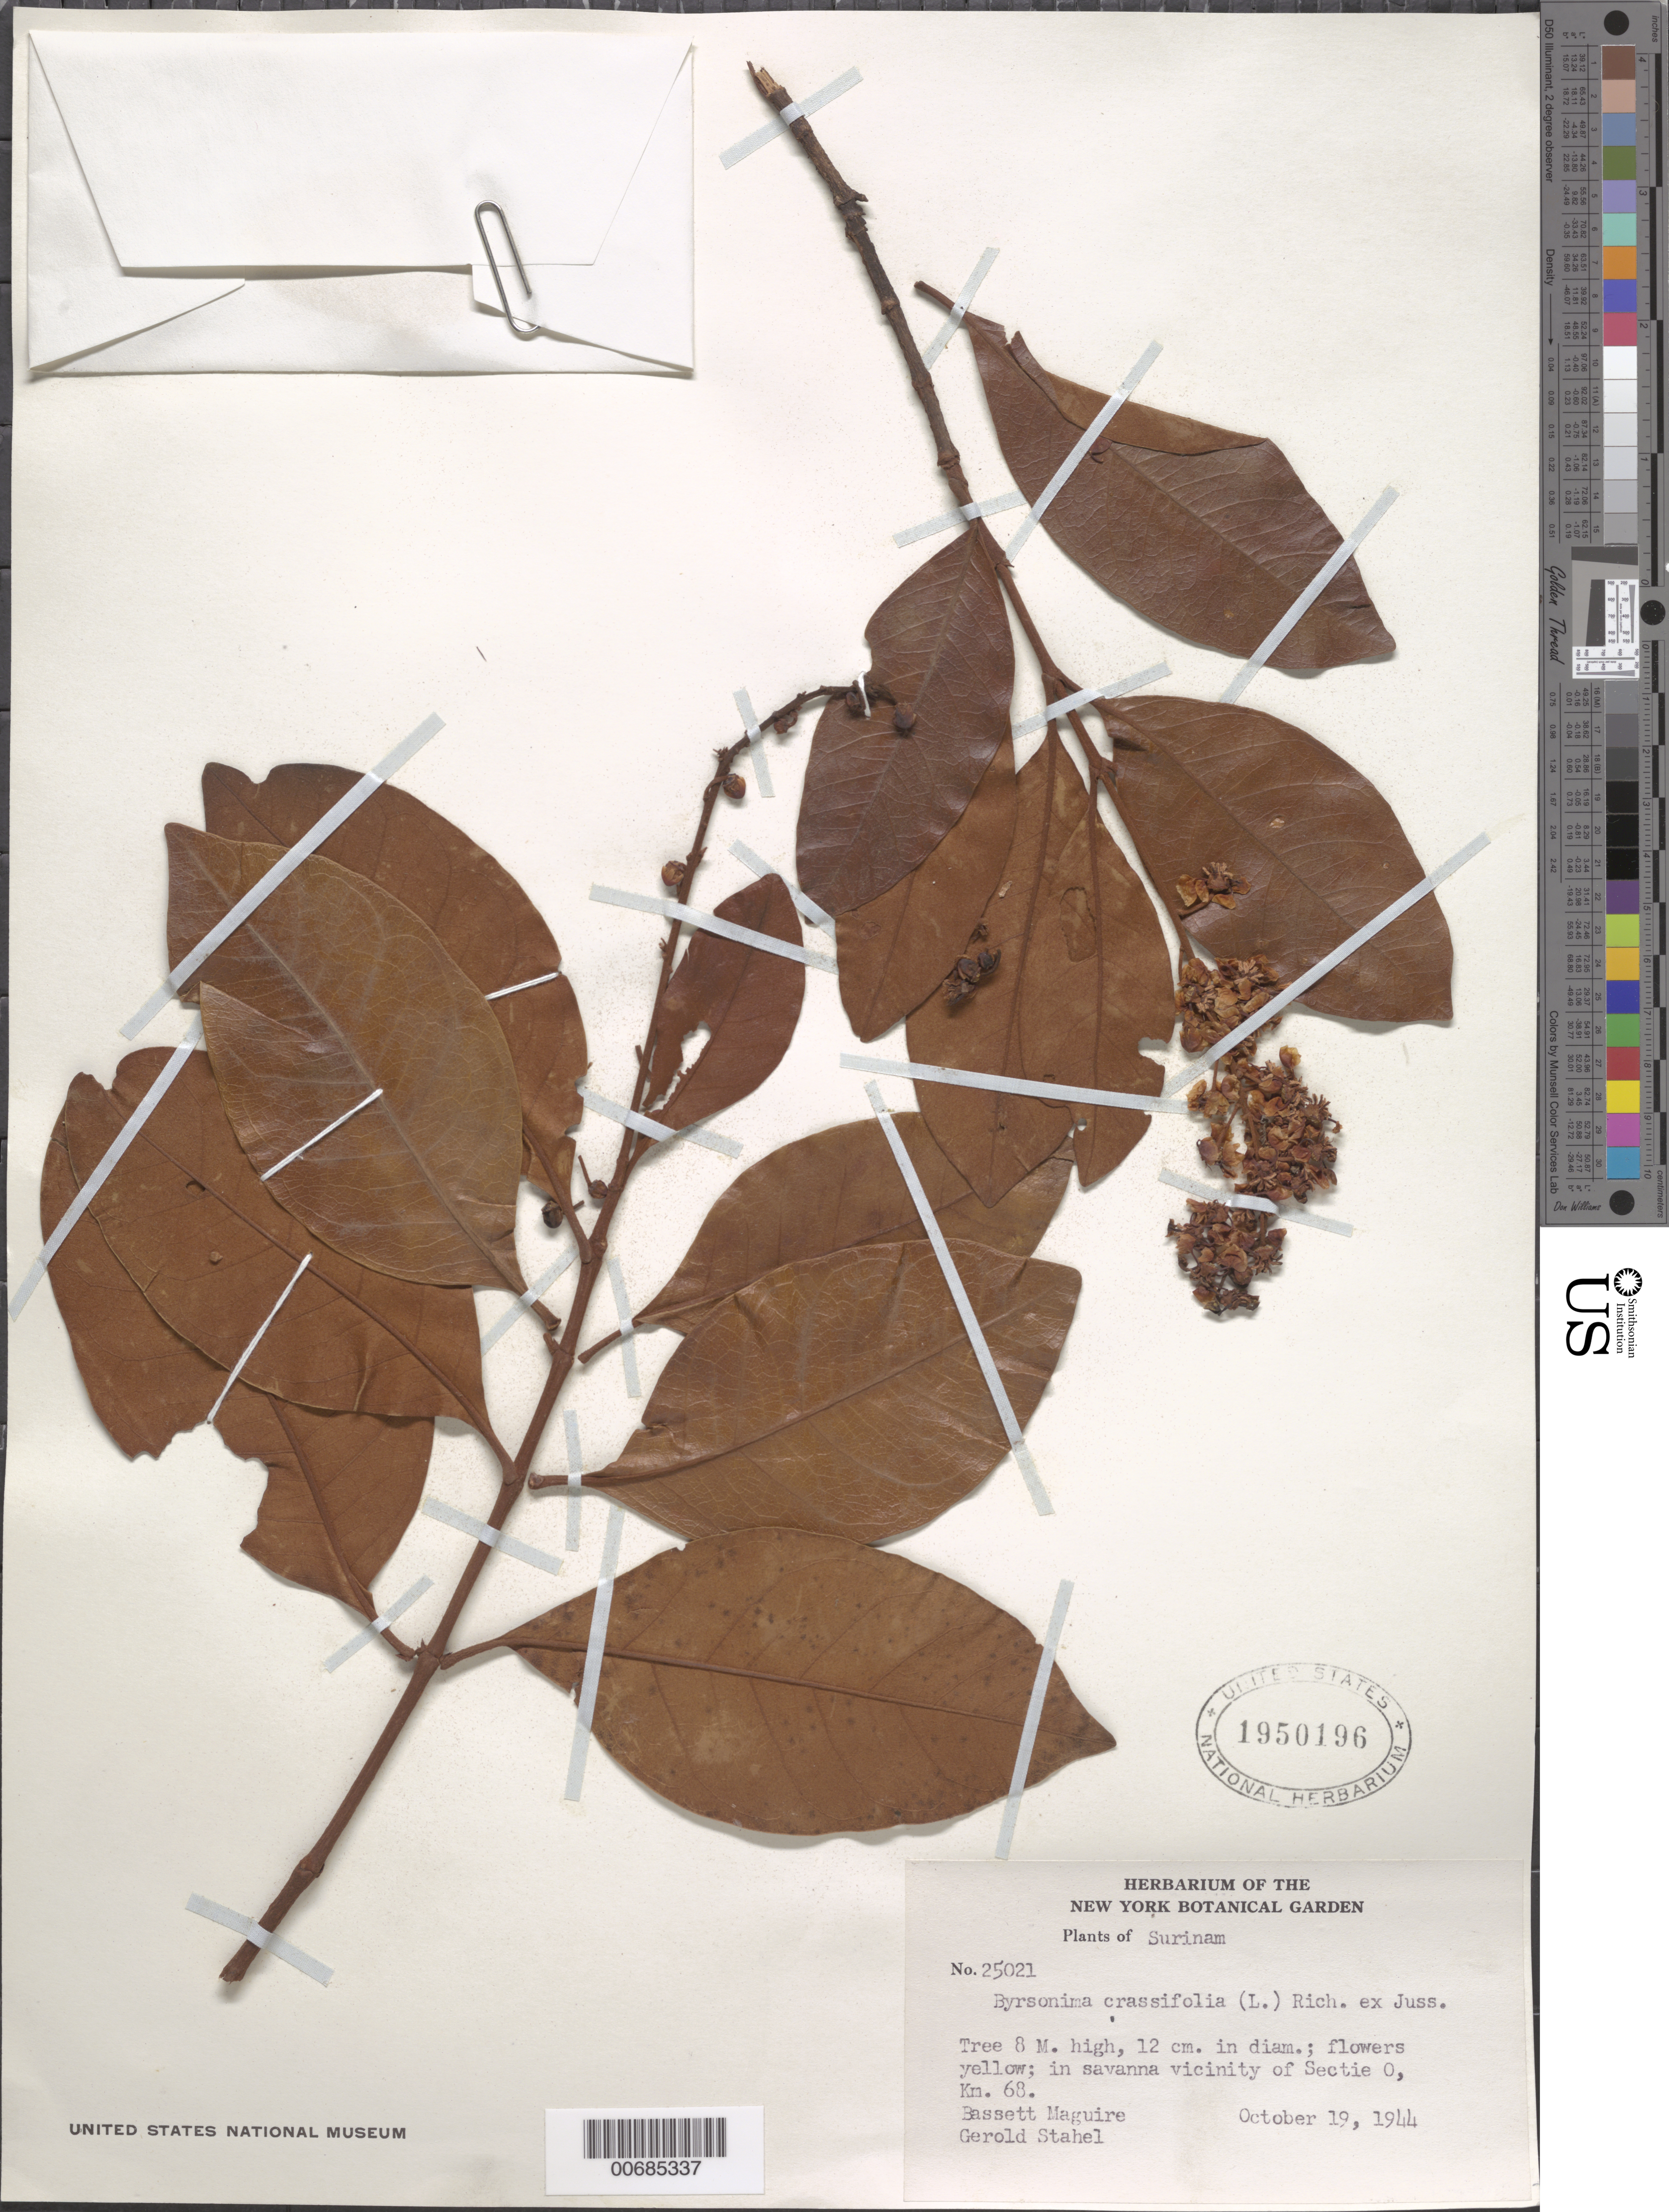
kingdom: Plantae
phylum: Tracheophyta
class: Magnoliopsida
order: Malpighiales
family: Malpighiaceae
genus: Byrsonima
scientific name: Byrsonima crassifolia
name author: (L.) Kunth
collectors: B. Maguire & G. Stahel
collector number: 25021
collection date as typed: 19-Oct-44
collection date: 1944-10-19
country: Suriname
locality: Sectie O, km 68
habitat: Savanna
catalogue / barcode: US 1950196